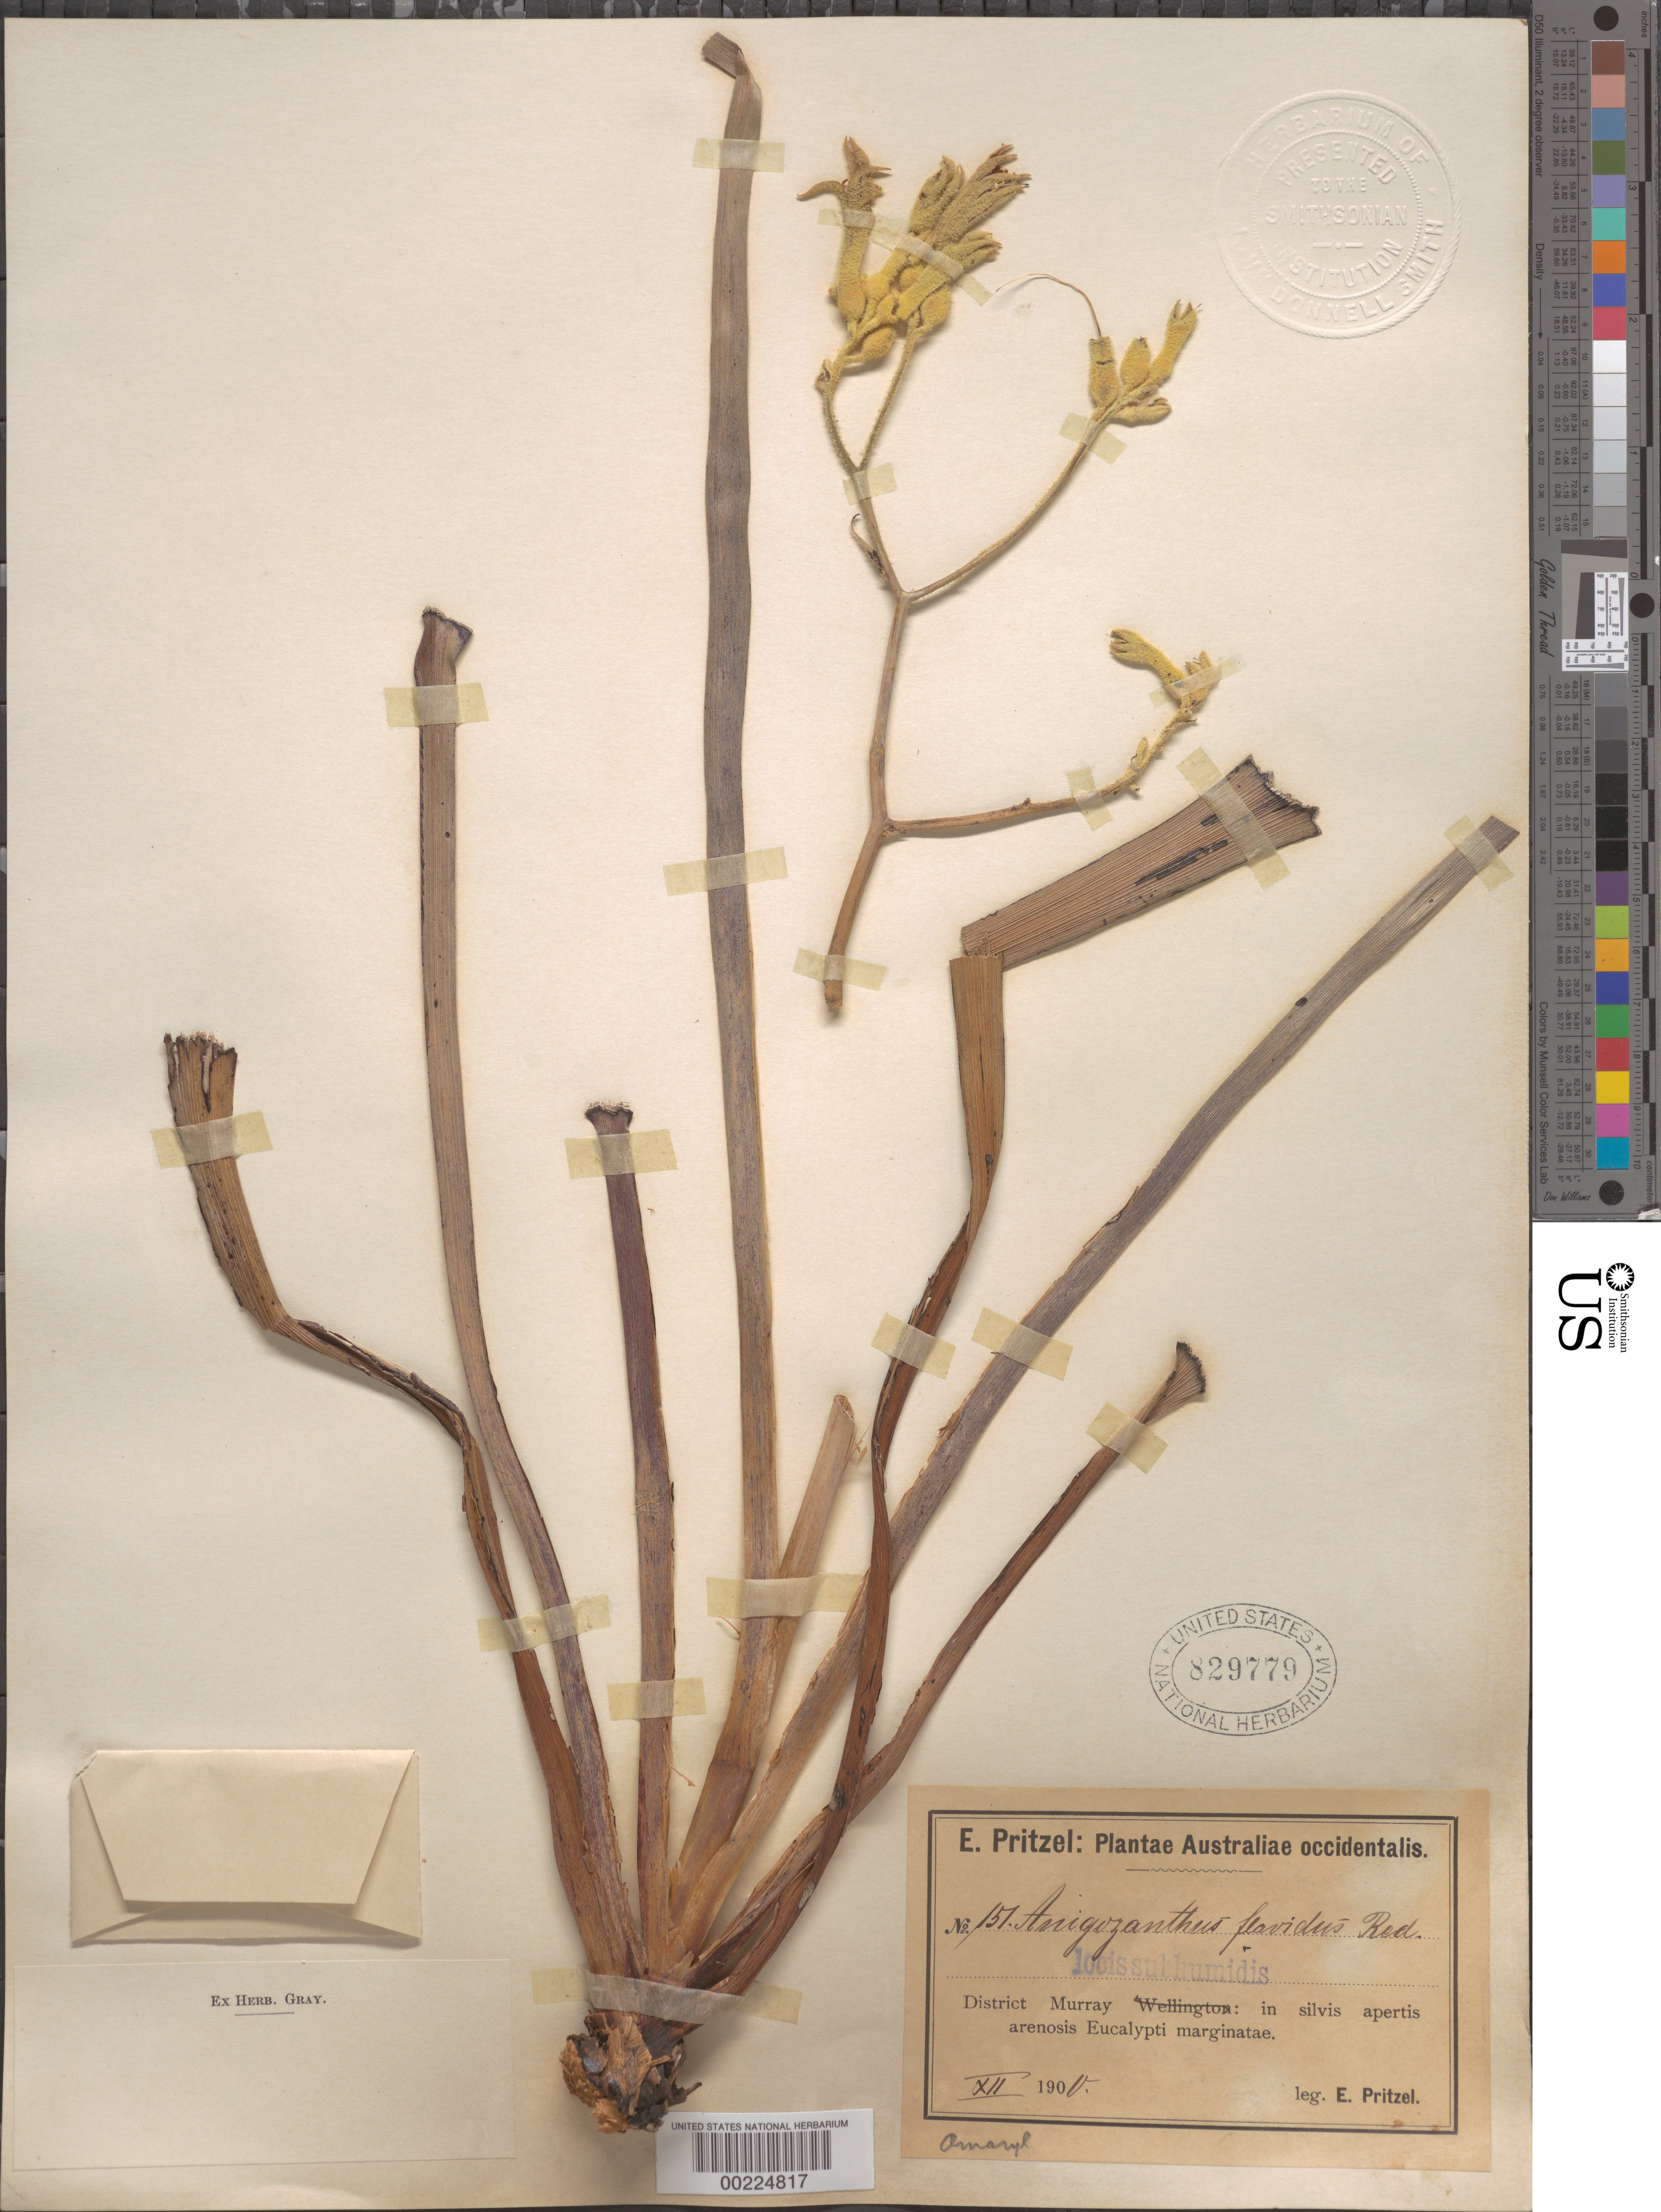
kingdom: Plantae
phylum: Tracheophyta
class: Liliopsida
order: Commelinales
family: Haemodoraceae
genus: Anigozanthos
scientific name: Anigozanthos flavidus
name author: DC.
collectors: E. G. Pritzel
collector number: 151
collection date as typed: Dec 1900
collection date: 1900-12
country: Australia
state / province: Western Australia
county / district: Murray ?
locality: Murry dist. (?)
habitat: Sub-humid locality; open woods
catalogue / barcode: US 829779